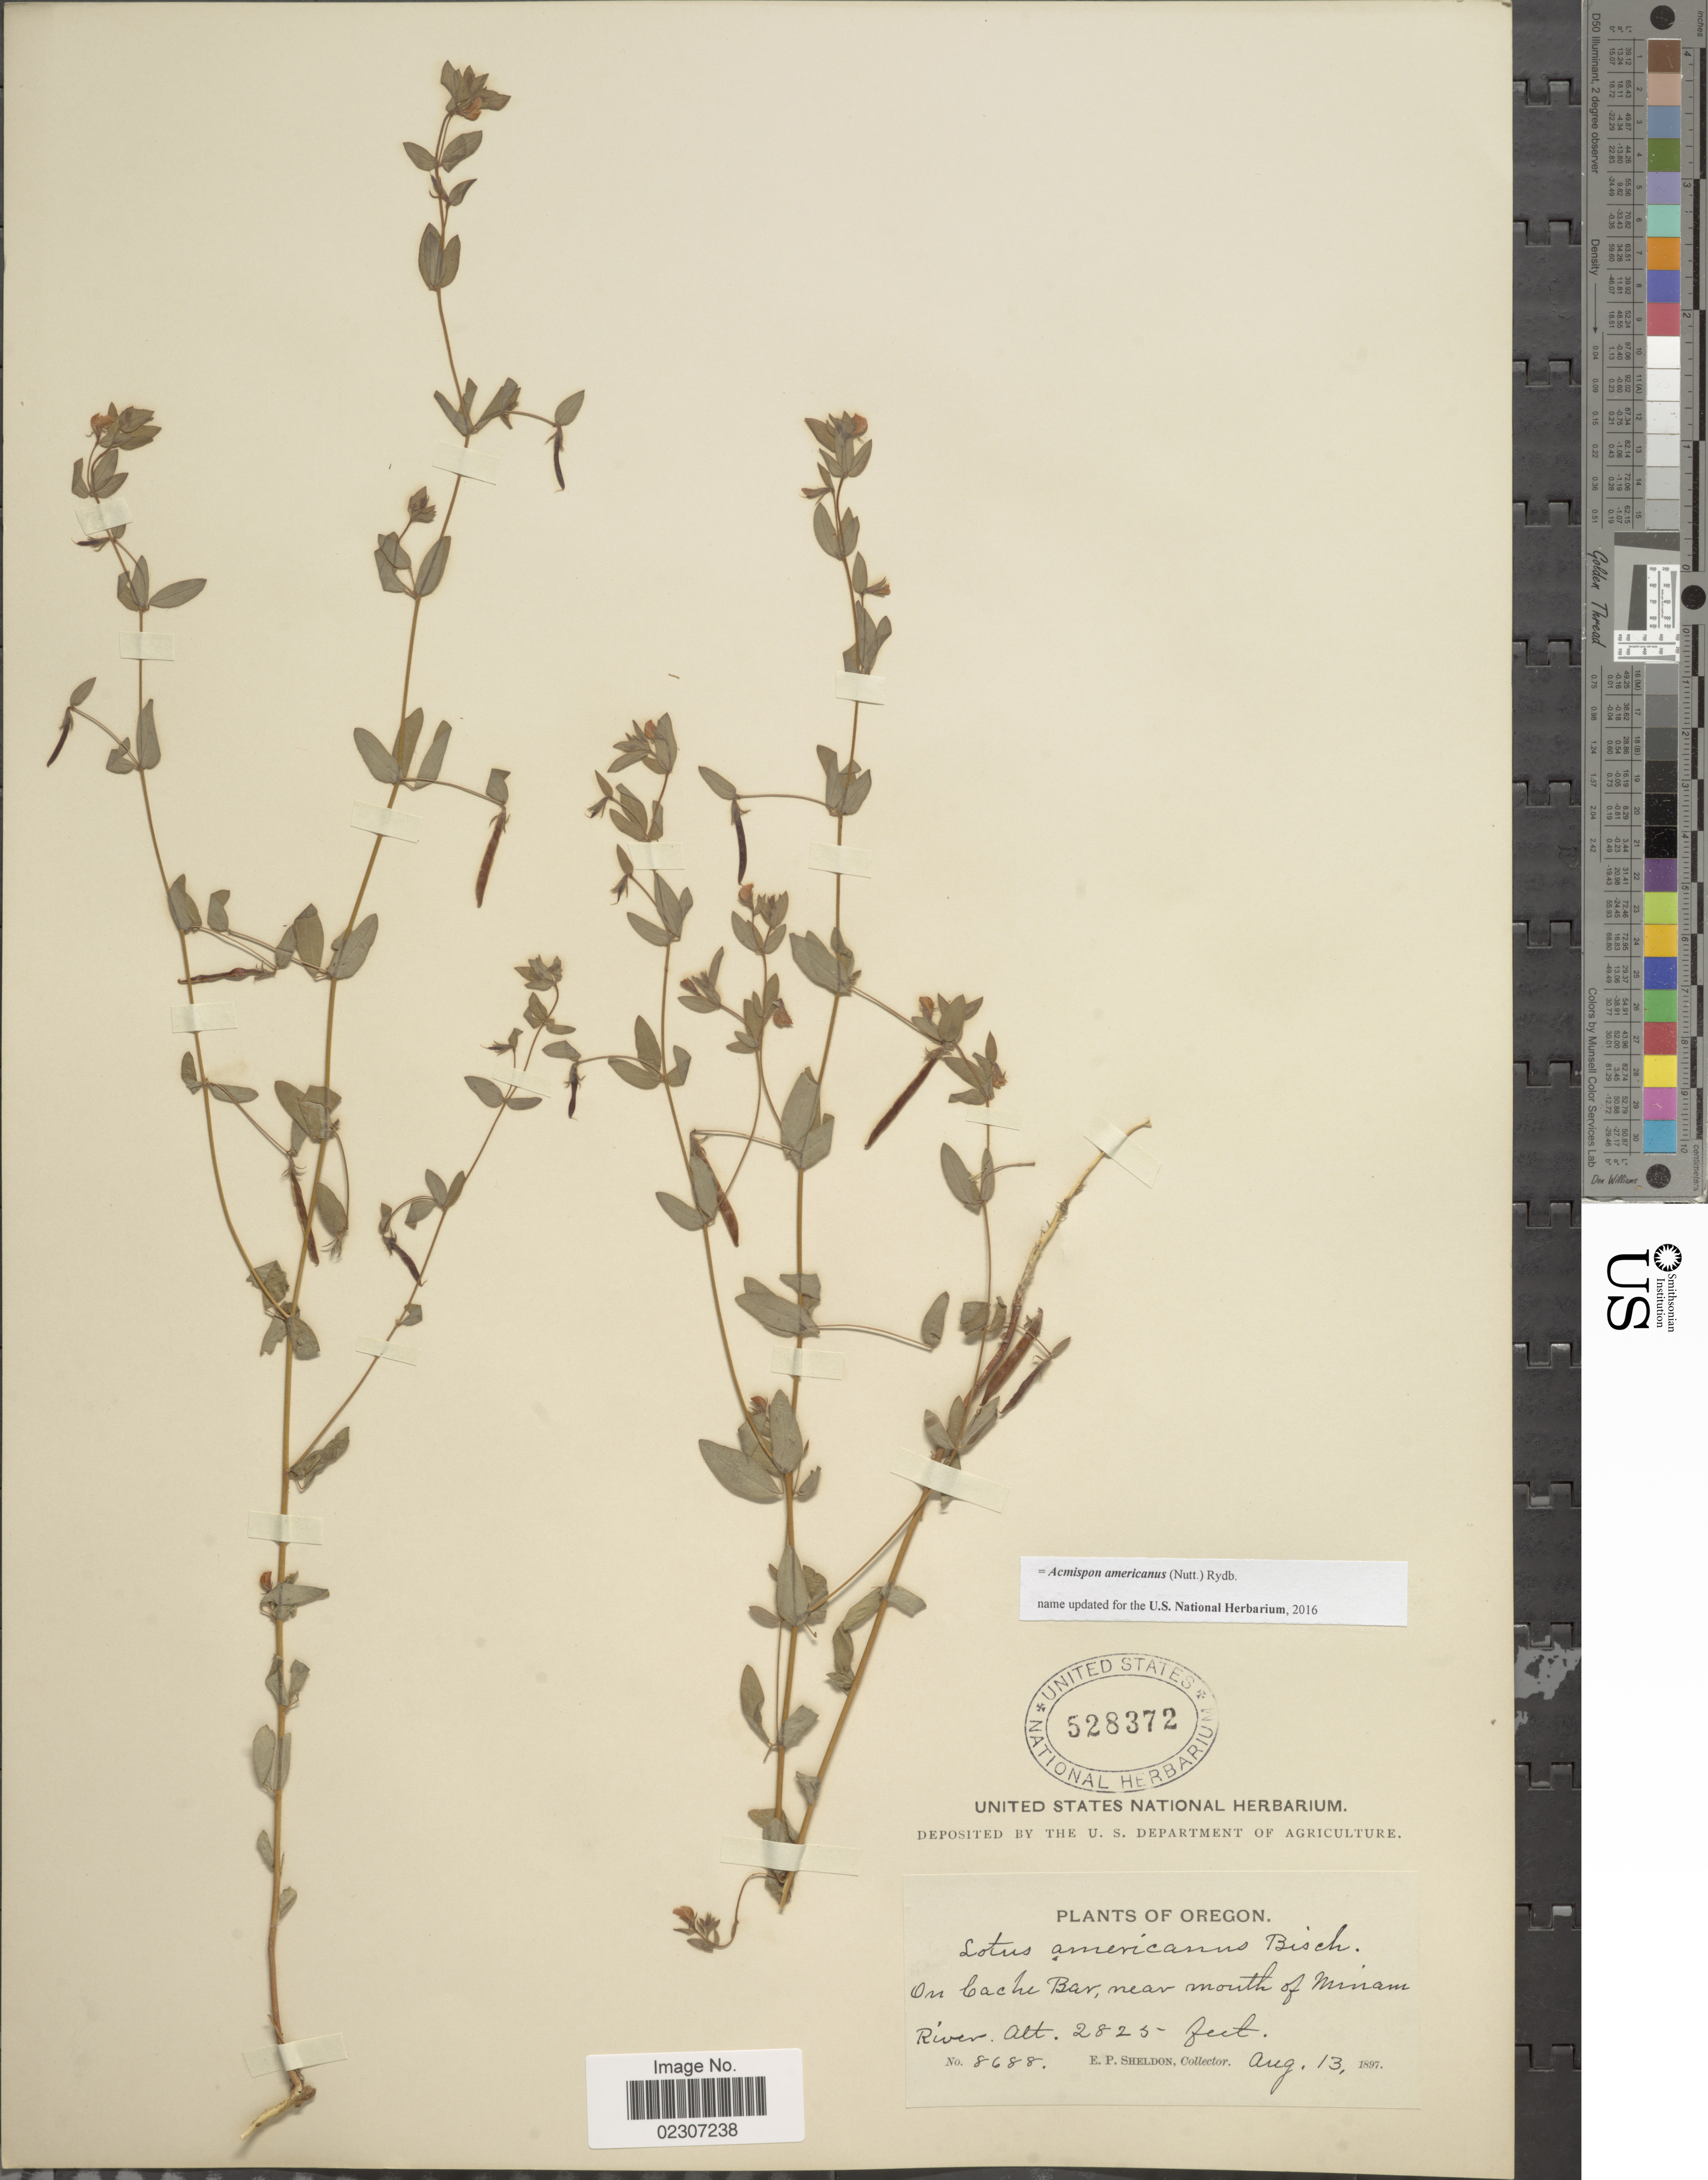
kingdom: Plantae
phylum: Tracheophyta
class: Magnoliopsida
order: Fabales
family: Fabaceae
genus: Acmispon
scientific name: Acmispon americanus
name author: (Nutt.) Rydb.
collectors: E. P. Sheldon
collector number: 8688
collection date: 1897-08-13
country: United States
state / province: Oregon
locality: Plants of Oregon, On Cache Bar, near mouth of Minam River.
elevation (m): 861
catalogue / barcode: US 5283732